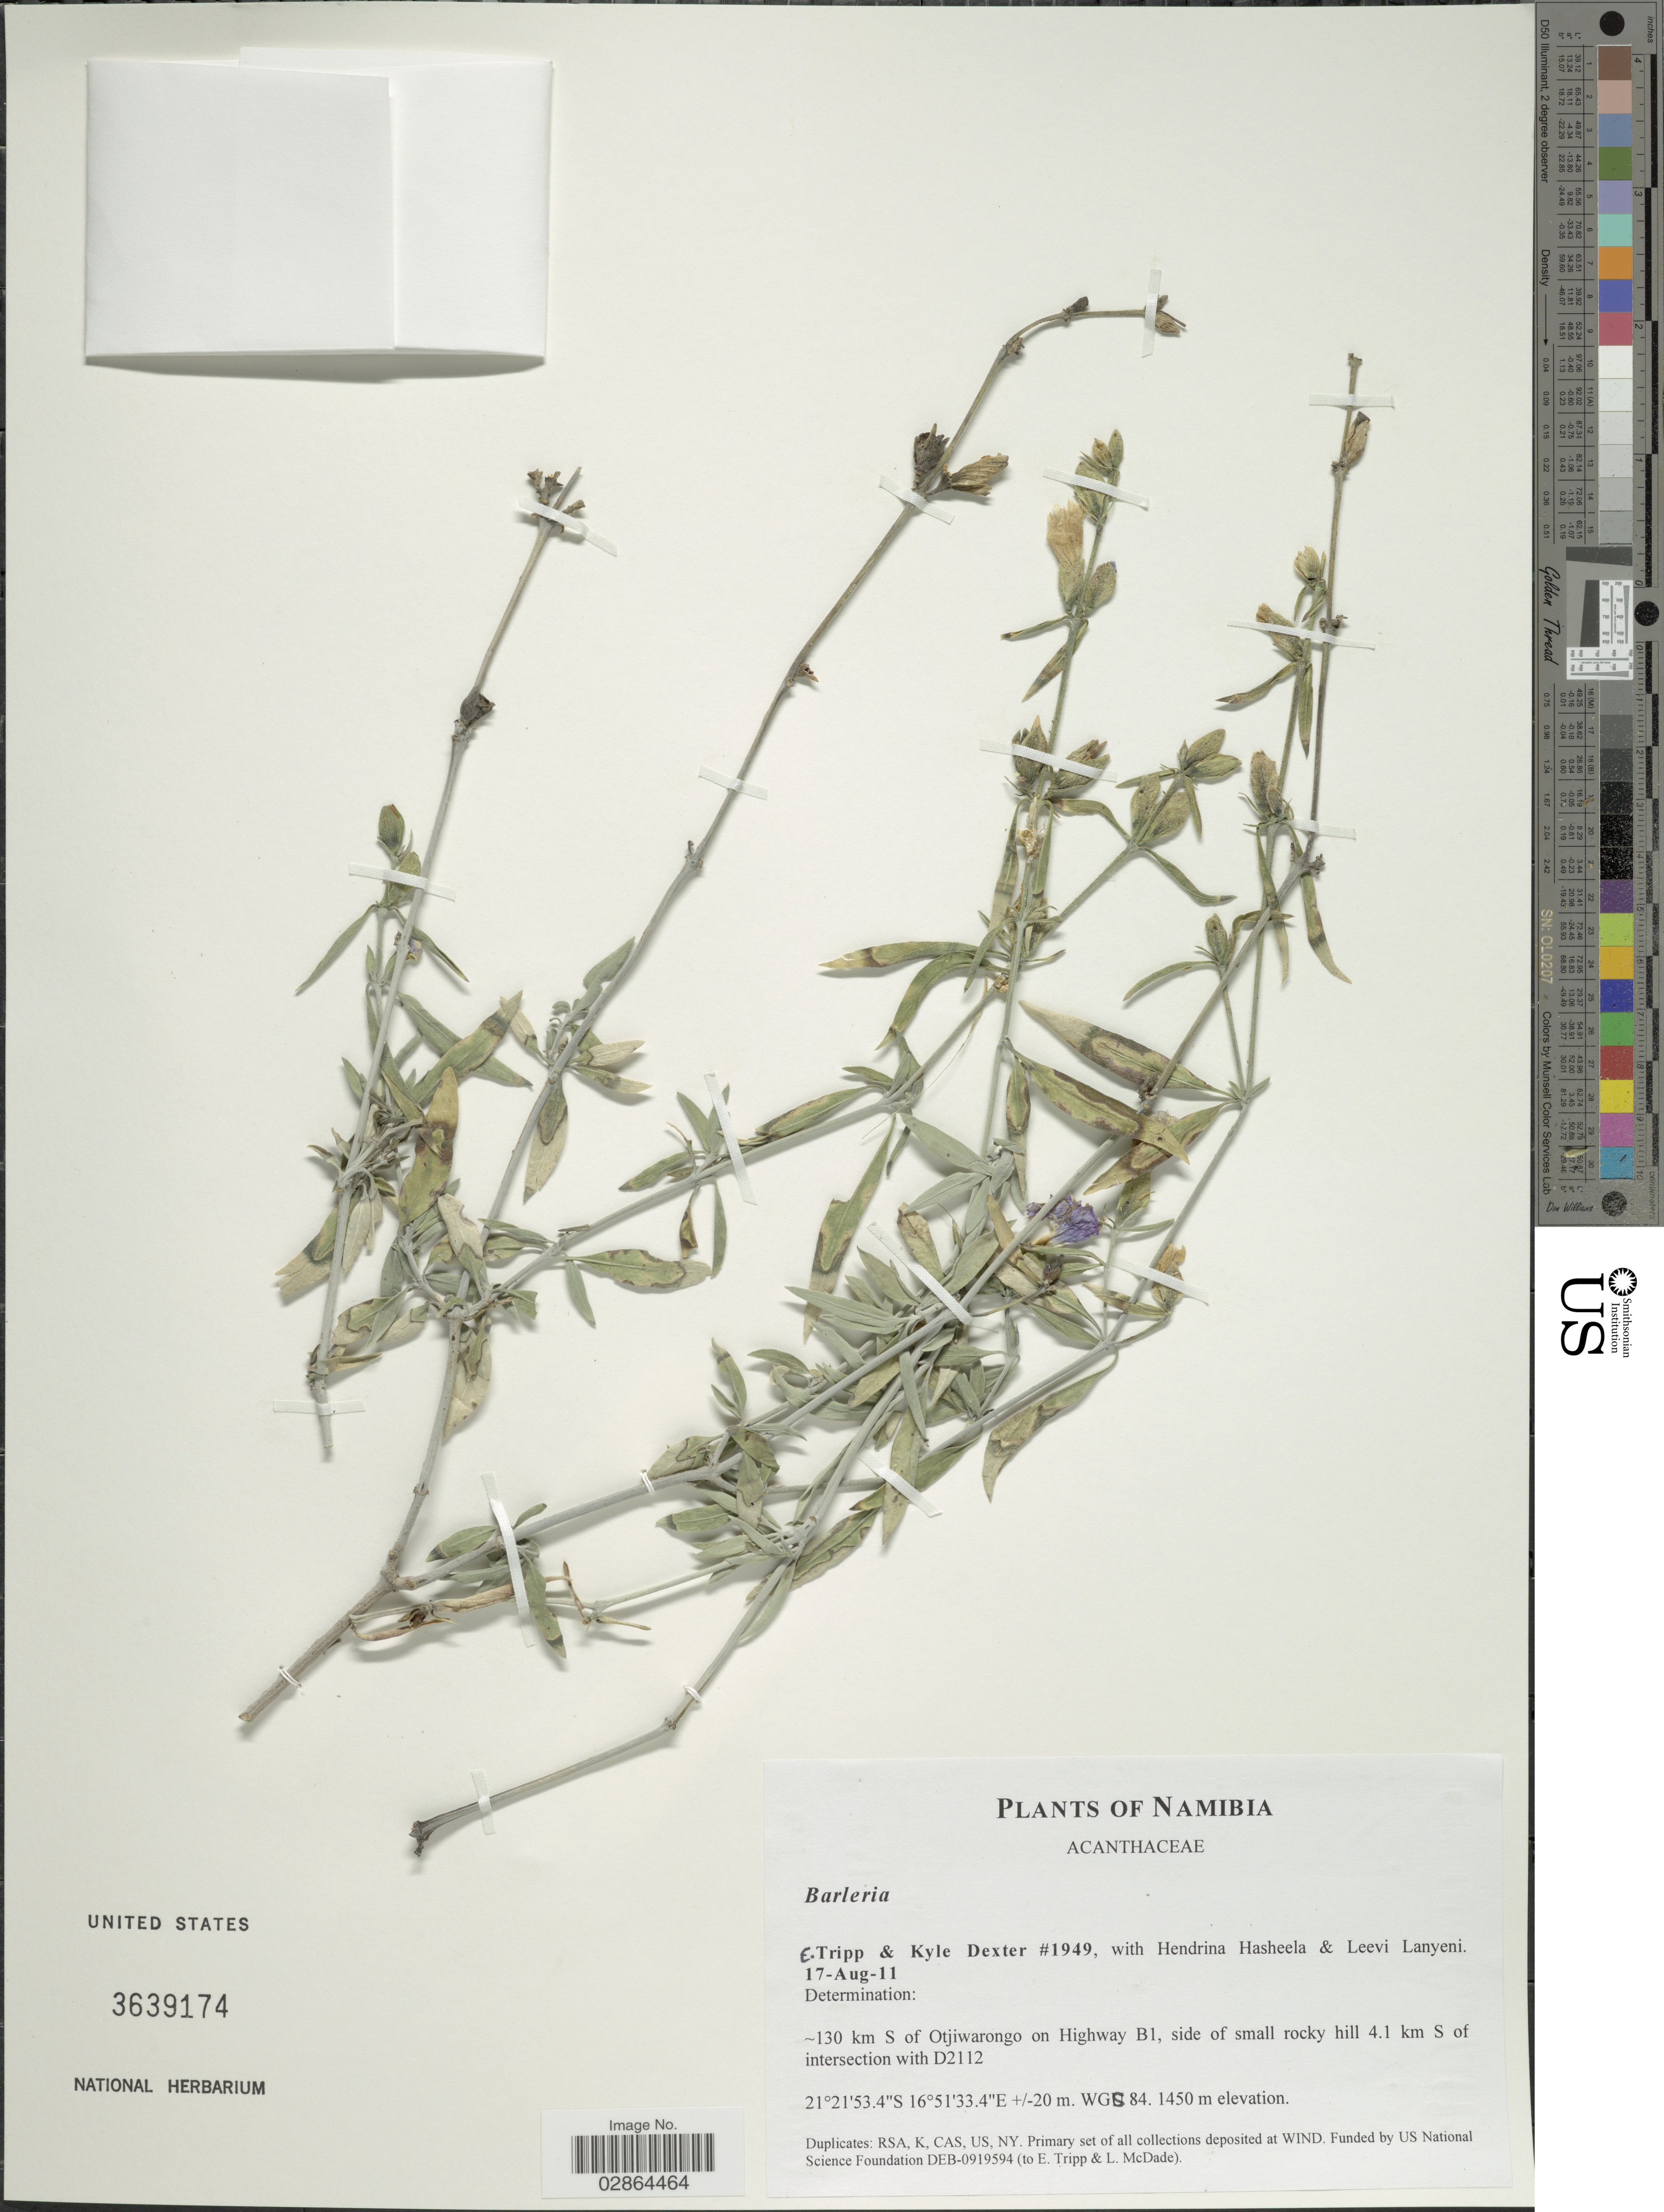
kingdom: Plantae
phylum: Tracheophyta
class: Magnoliopsida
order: Lamiales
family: Acanthaceae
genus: Barleria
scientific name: Barleria sp.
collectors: E. Tripp, K. Dexter, H. Hasheela & L. Lanyeni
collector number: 1949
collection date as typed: Transcribed d/m/y: 17/8/11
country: Namibia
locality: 130 km S of Otjiwarongo on Highway B1, side of small rocky hill 4.1. km S of intersection with D2112. WGS 84.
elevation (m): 1450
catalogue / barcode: US 3639174